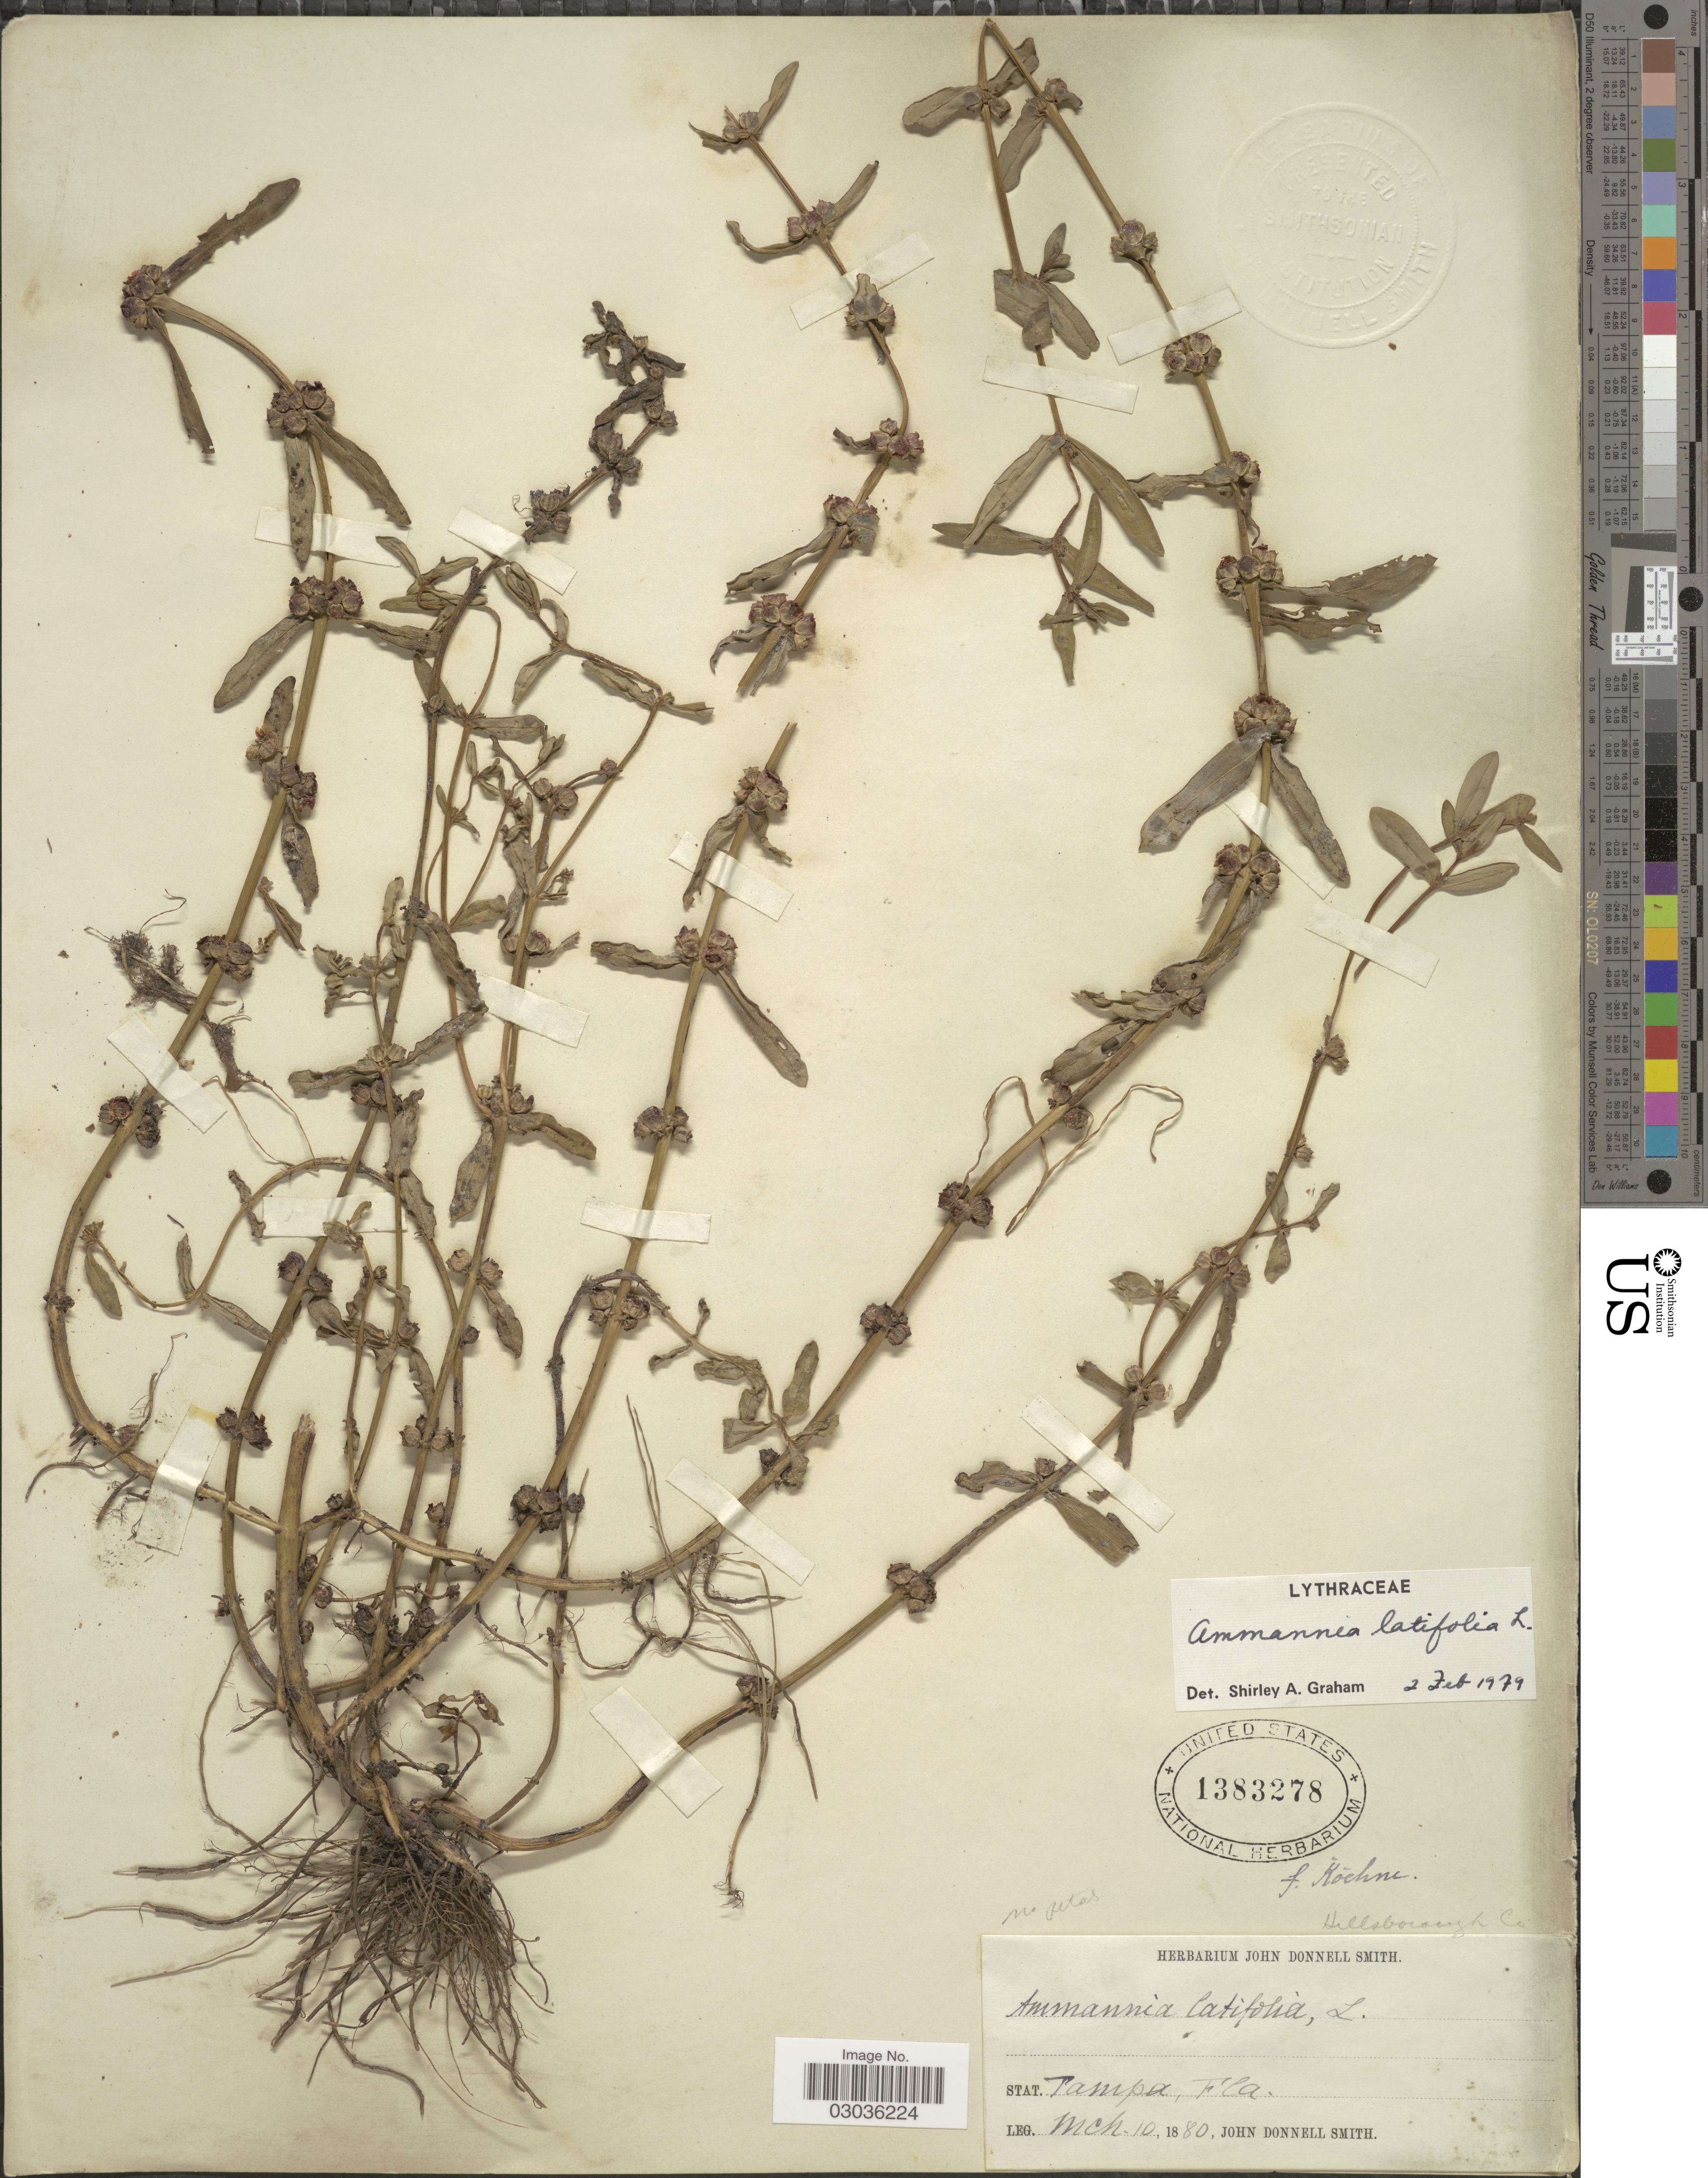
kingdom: Plantae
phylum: Tracheophyta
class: Magnoliopsida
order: Myrtales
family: Lythraceae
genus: Ammannia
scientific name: Ammannia latifolia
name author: L.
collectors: J. Donnell Smith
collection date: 1880-03-10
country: United States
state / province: Florida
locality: Stat. Tampa, Hillsborough Co.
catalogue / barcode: US 1383278